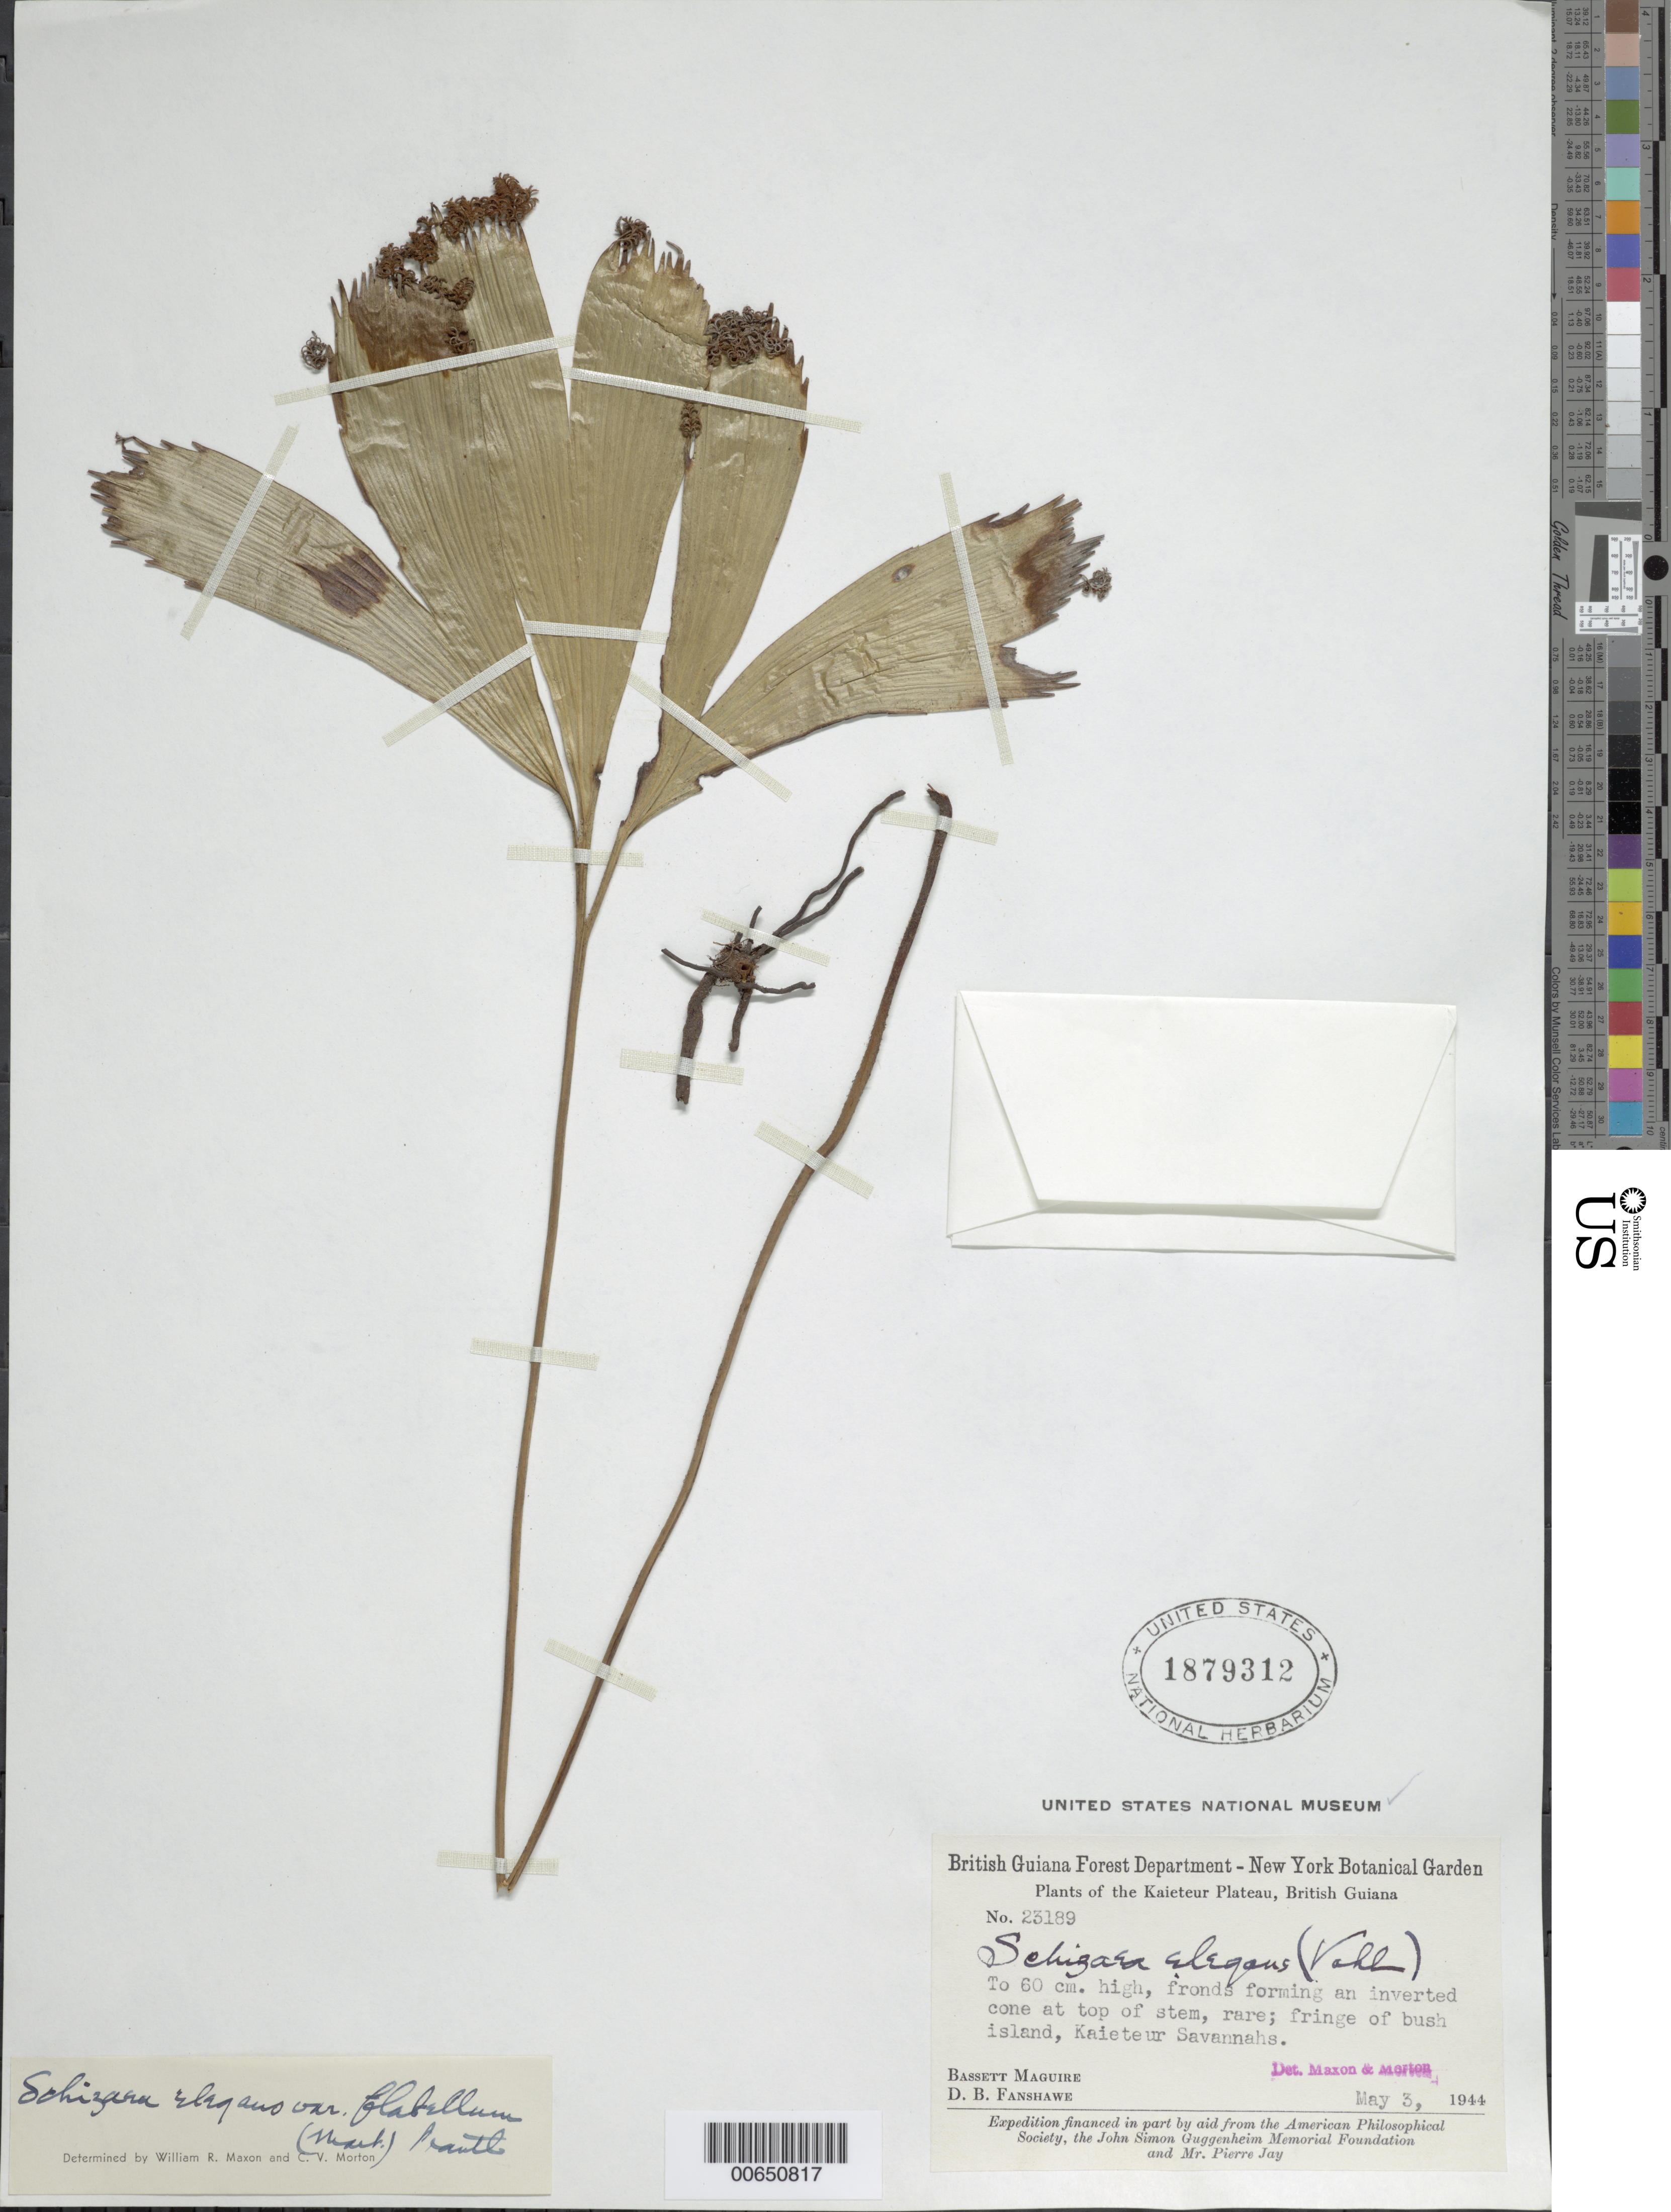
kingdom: Plantae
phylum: Tracheophyta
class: Polypodiopsida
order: Schizaeales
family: Schizaeaceae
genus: Schizaea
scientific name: Schizaea elegans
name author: (Vahl) Sw.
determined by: Maxon, W. R.; Morton, C. V.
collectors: B. Maguire & D. B. Fanshawe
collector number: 23189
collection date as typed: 3-May-44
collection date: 1944-05-03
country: Guyana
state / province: Potaro-Siparuni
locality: Kaieteur Plateau, Potaro River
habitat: Fring of bush island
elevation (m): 300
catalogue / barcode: US 1879312